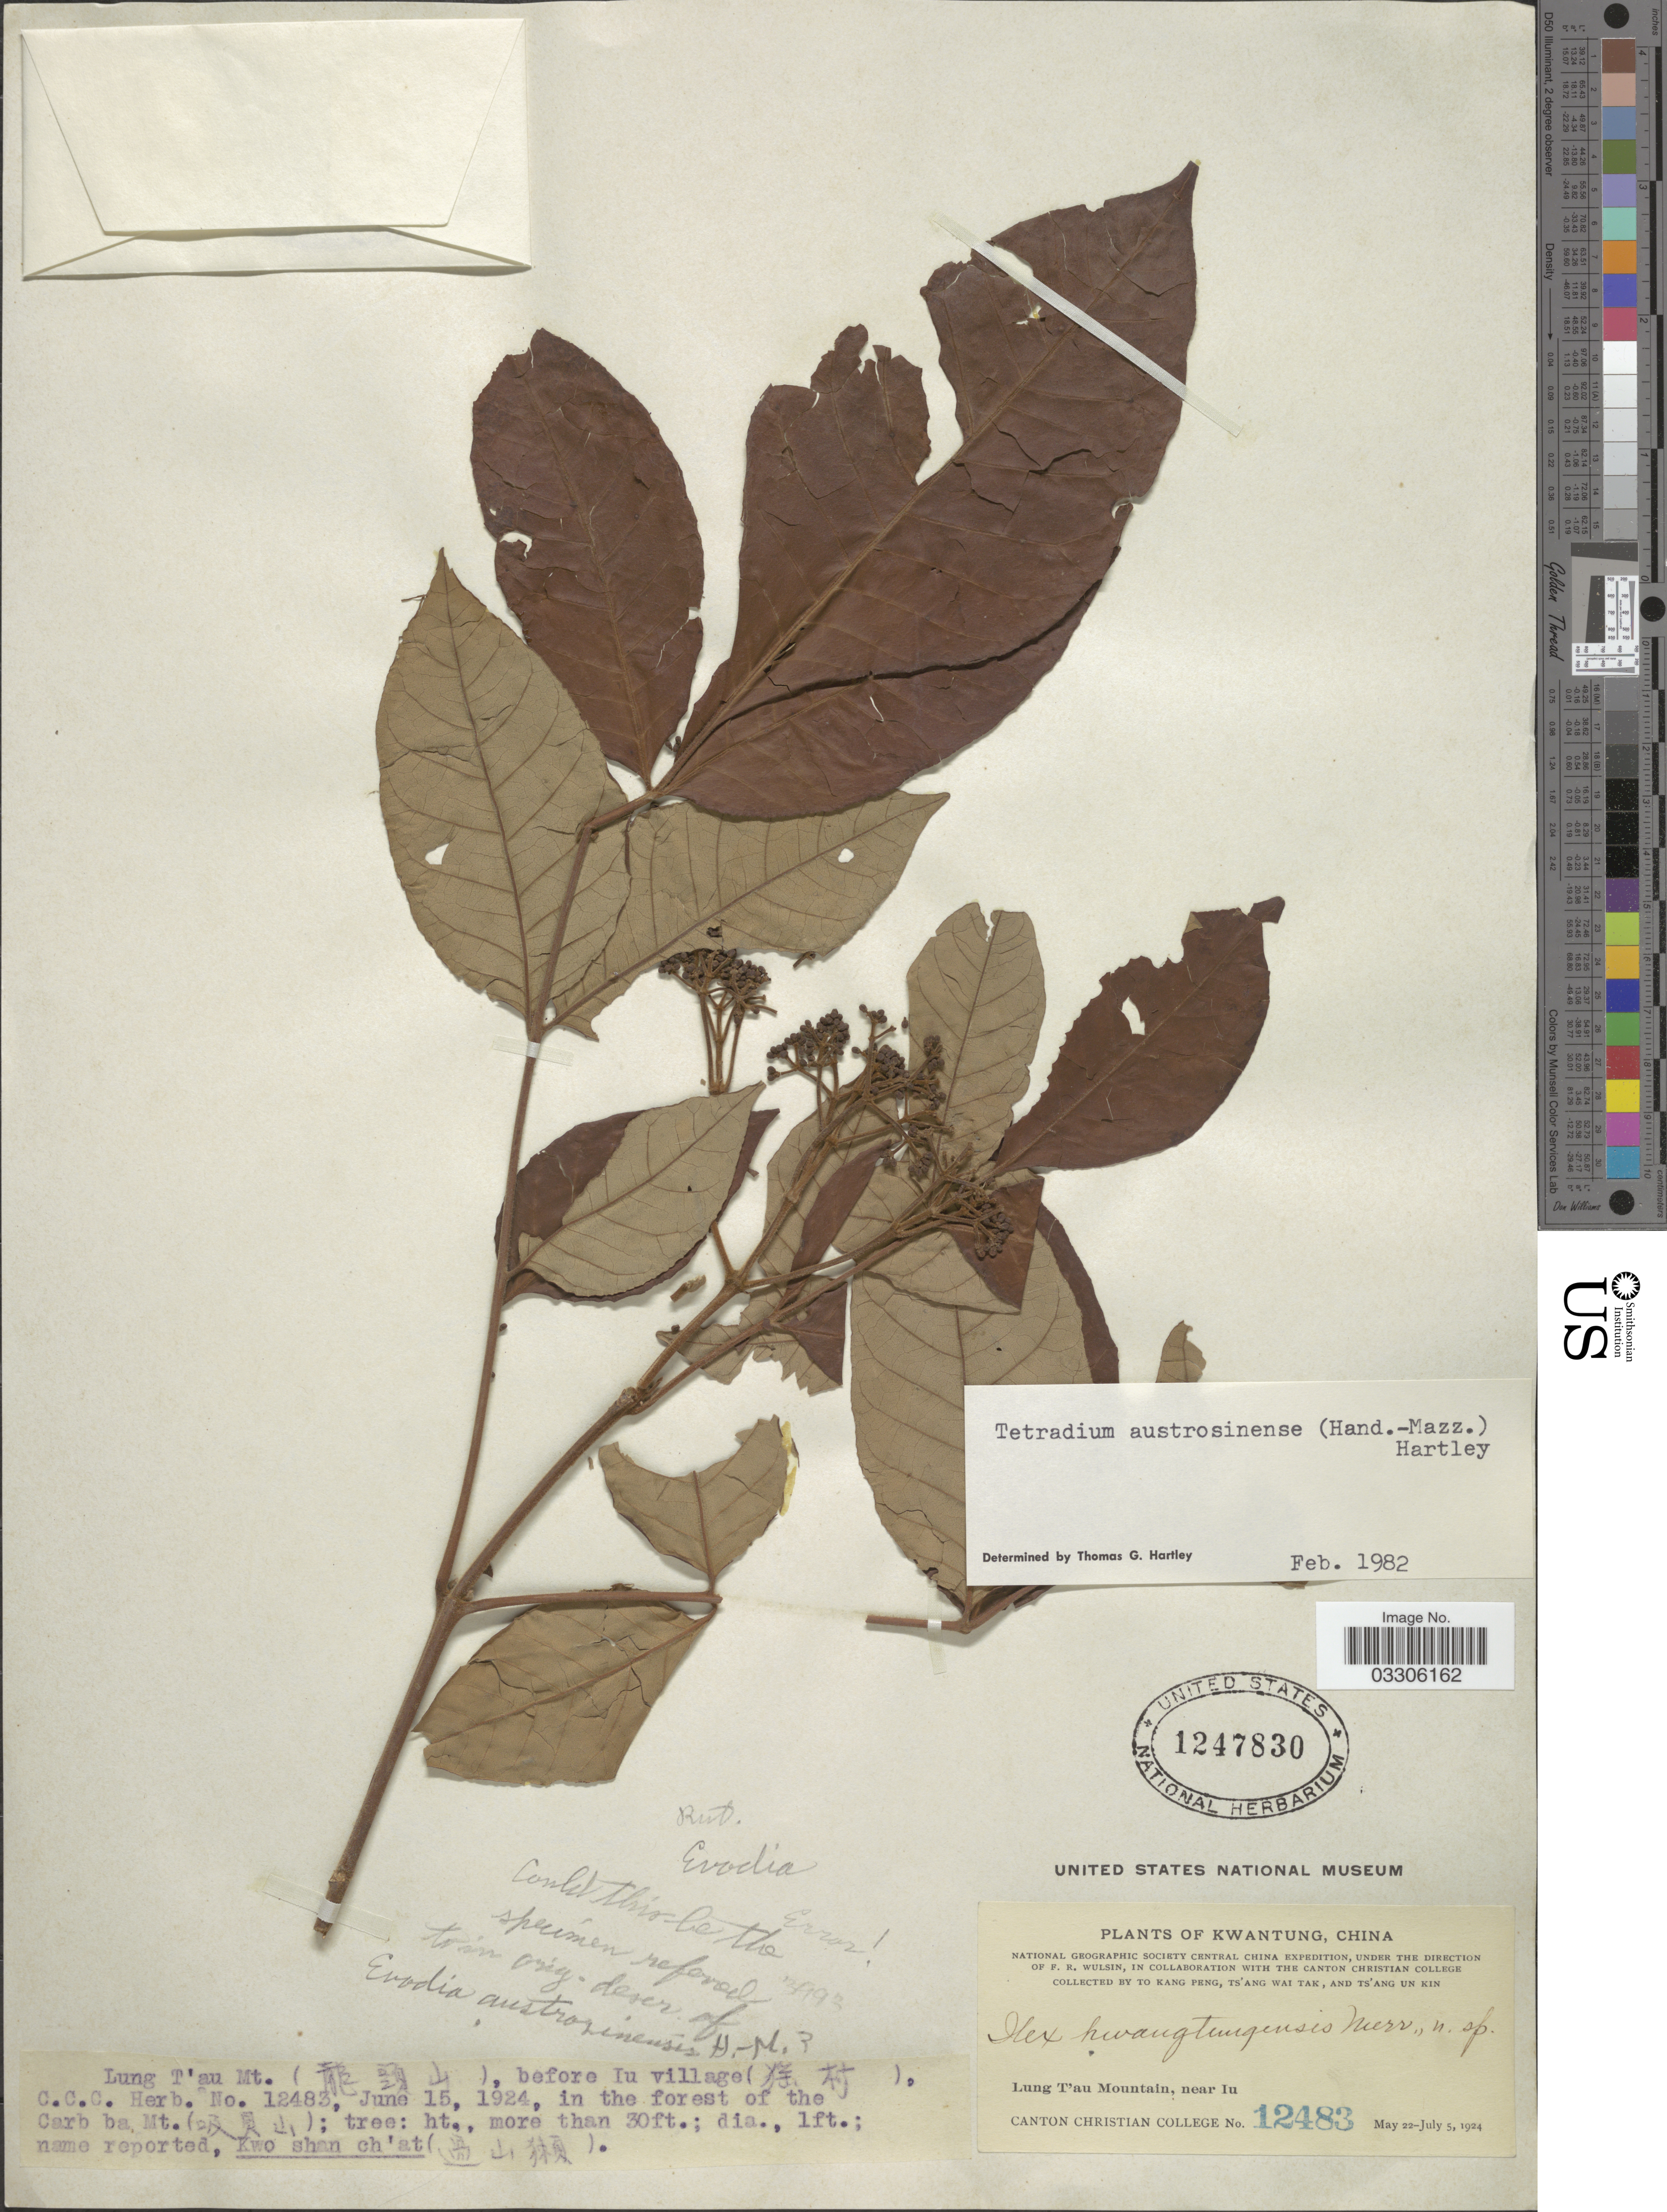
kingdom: Plantae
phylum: Tracheophyta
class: Magnoliopsida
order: Sapindales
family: Rutaceae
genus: Tetradium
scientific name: Tetradium austrosinense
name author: (Hand.-Mazz.) T.G. Hartley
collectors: To Kang P'eng, W. T. Tsang & Ts' Ang Un Kin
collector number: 12483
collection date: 1924-06-15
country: China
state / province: Guangdong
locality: Kwangtung. Lung T'au Mountain, near Iu. (X), before Iu village (X).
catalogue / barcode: US 1247830